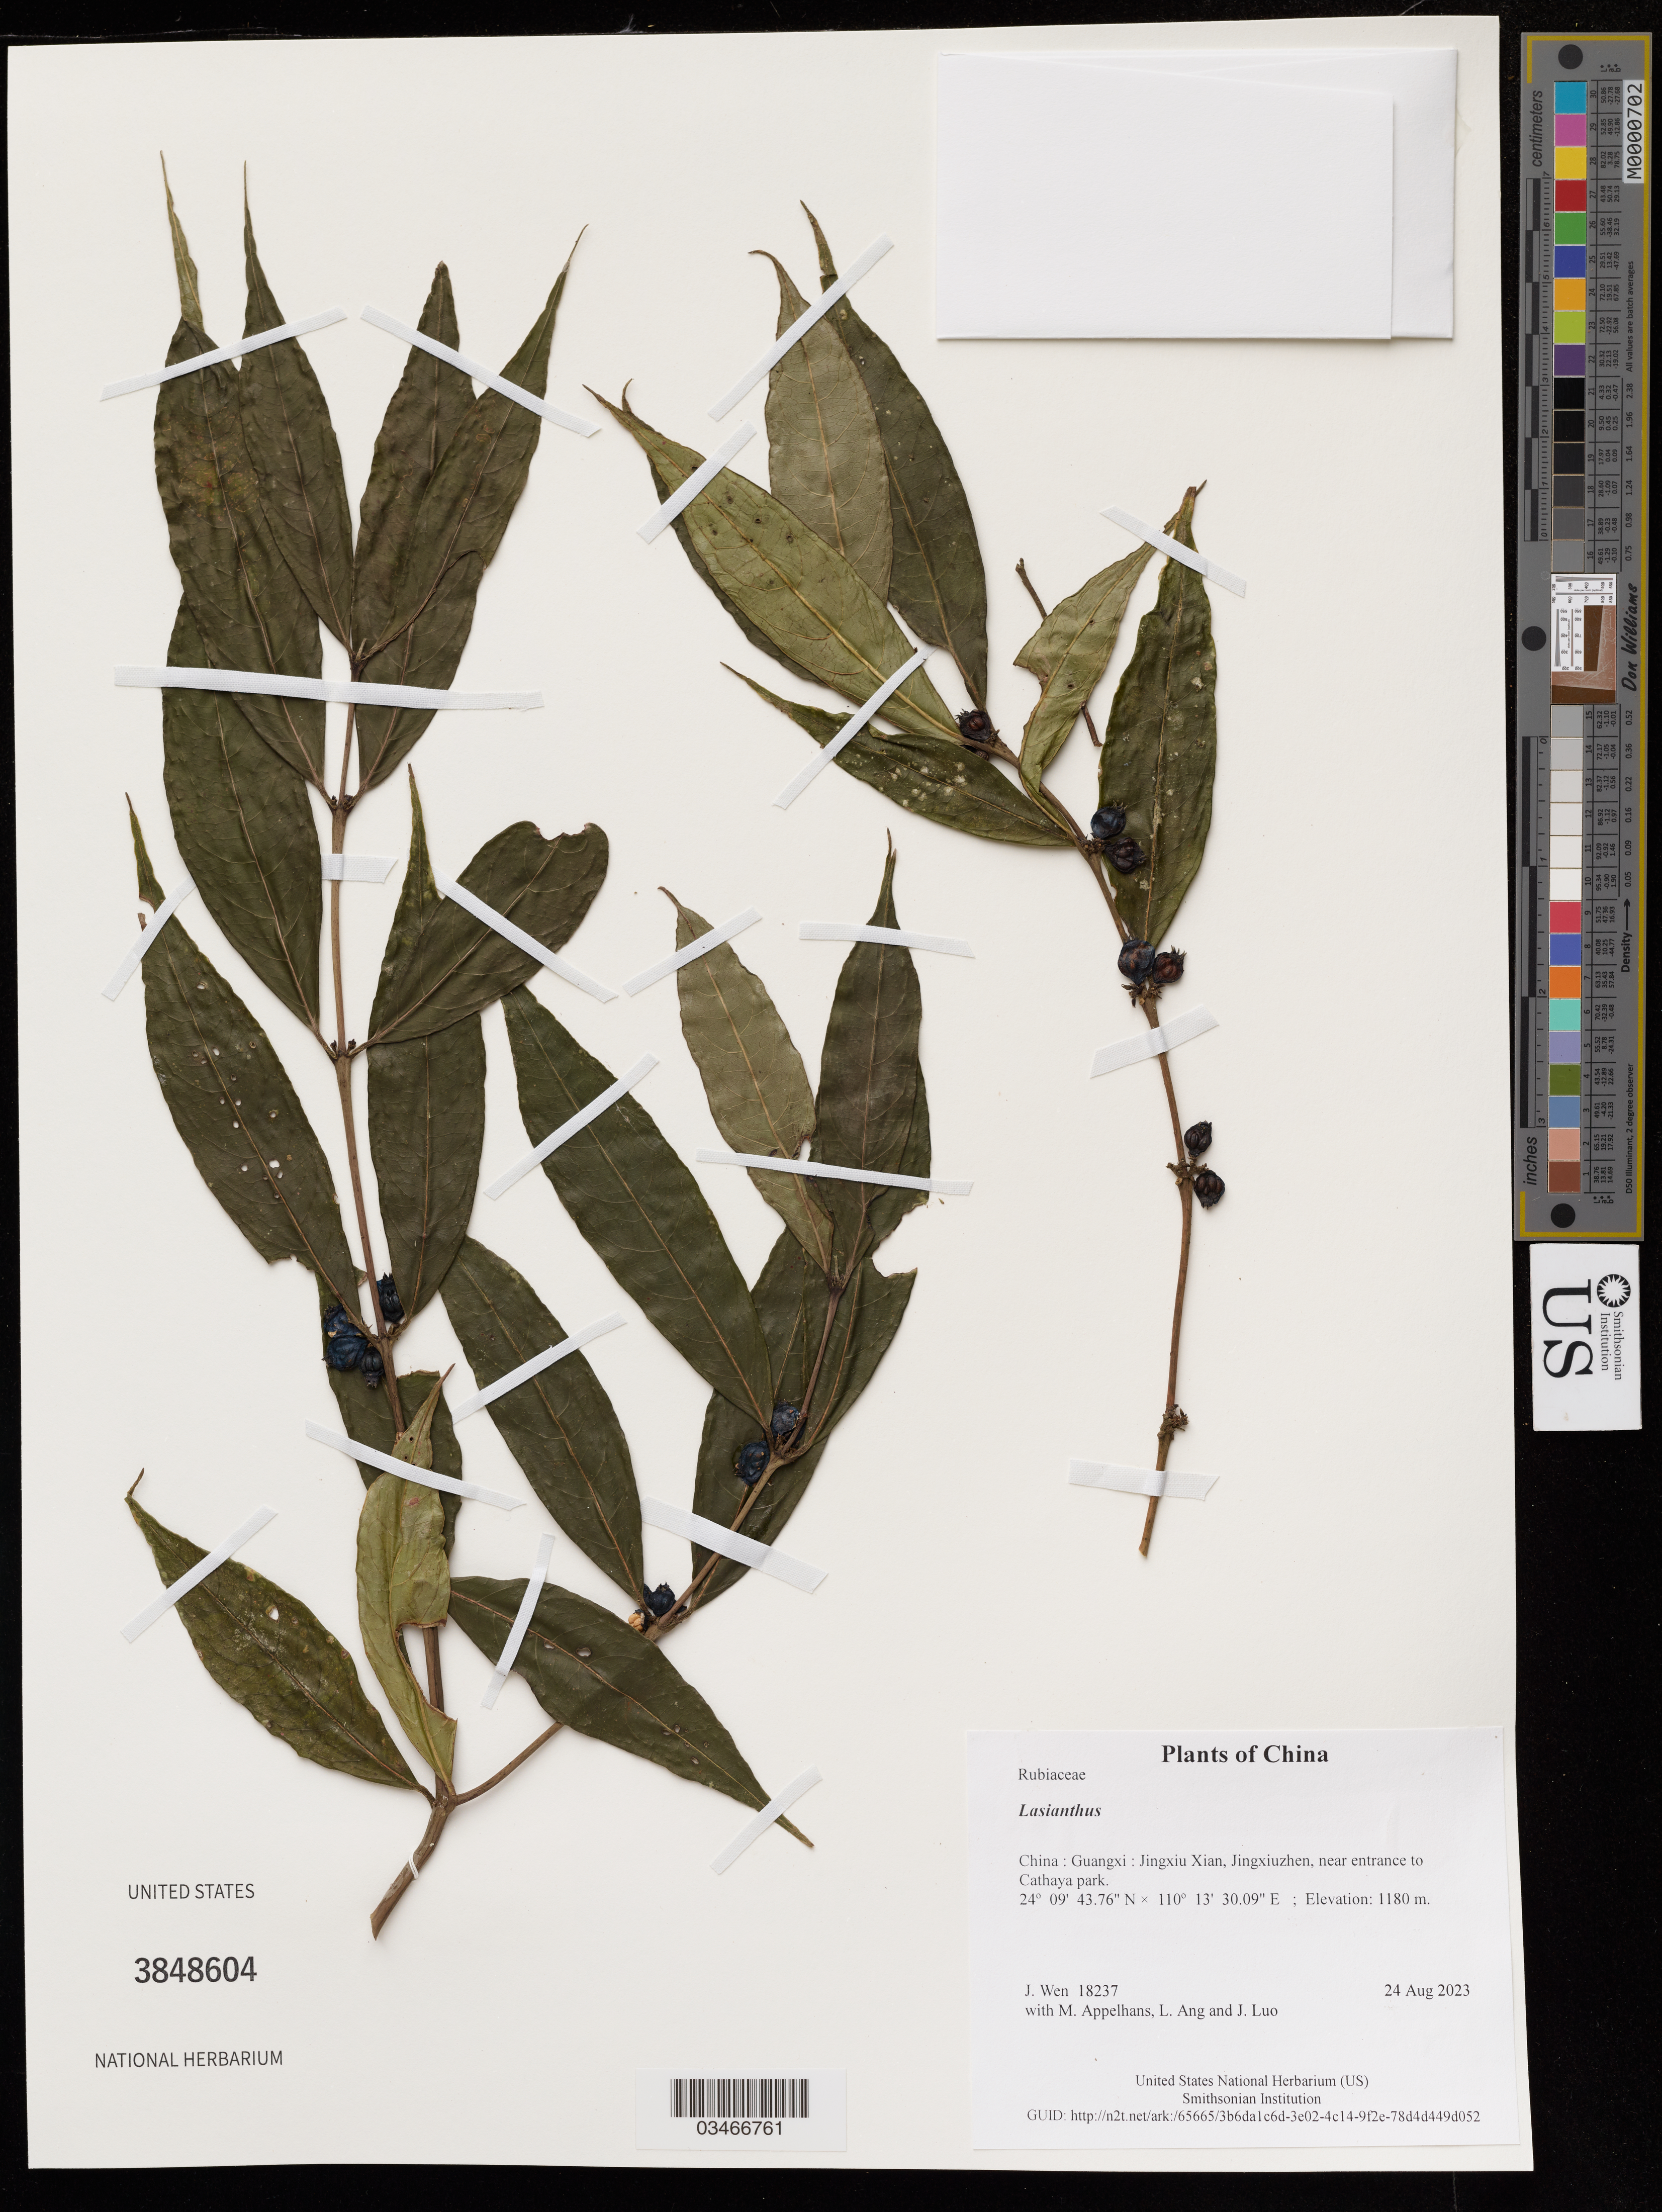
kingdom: Plantae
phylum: Tracheophyta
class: Magnoliopsida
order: Gentianales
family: Rubiaceae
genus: Lasianthus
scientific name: Lasianthus sp.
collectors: J. Wen, M. Appelhans, L. Ang & J. Luo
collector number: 18237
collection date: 2023-08-24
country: China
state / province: Guangxi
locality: Jingxiu Xian, Jingxiuzhen, near entrance to Cathaya park.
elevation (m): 1180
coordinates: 24.162155 N, 110.225025 E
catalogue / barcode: US 3848604